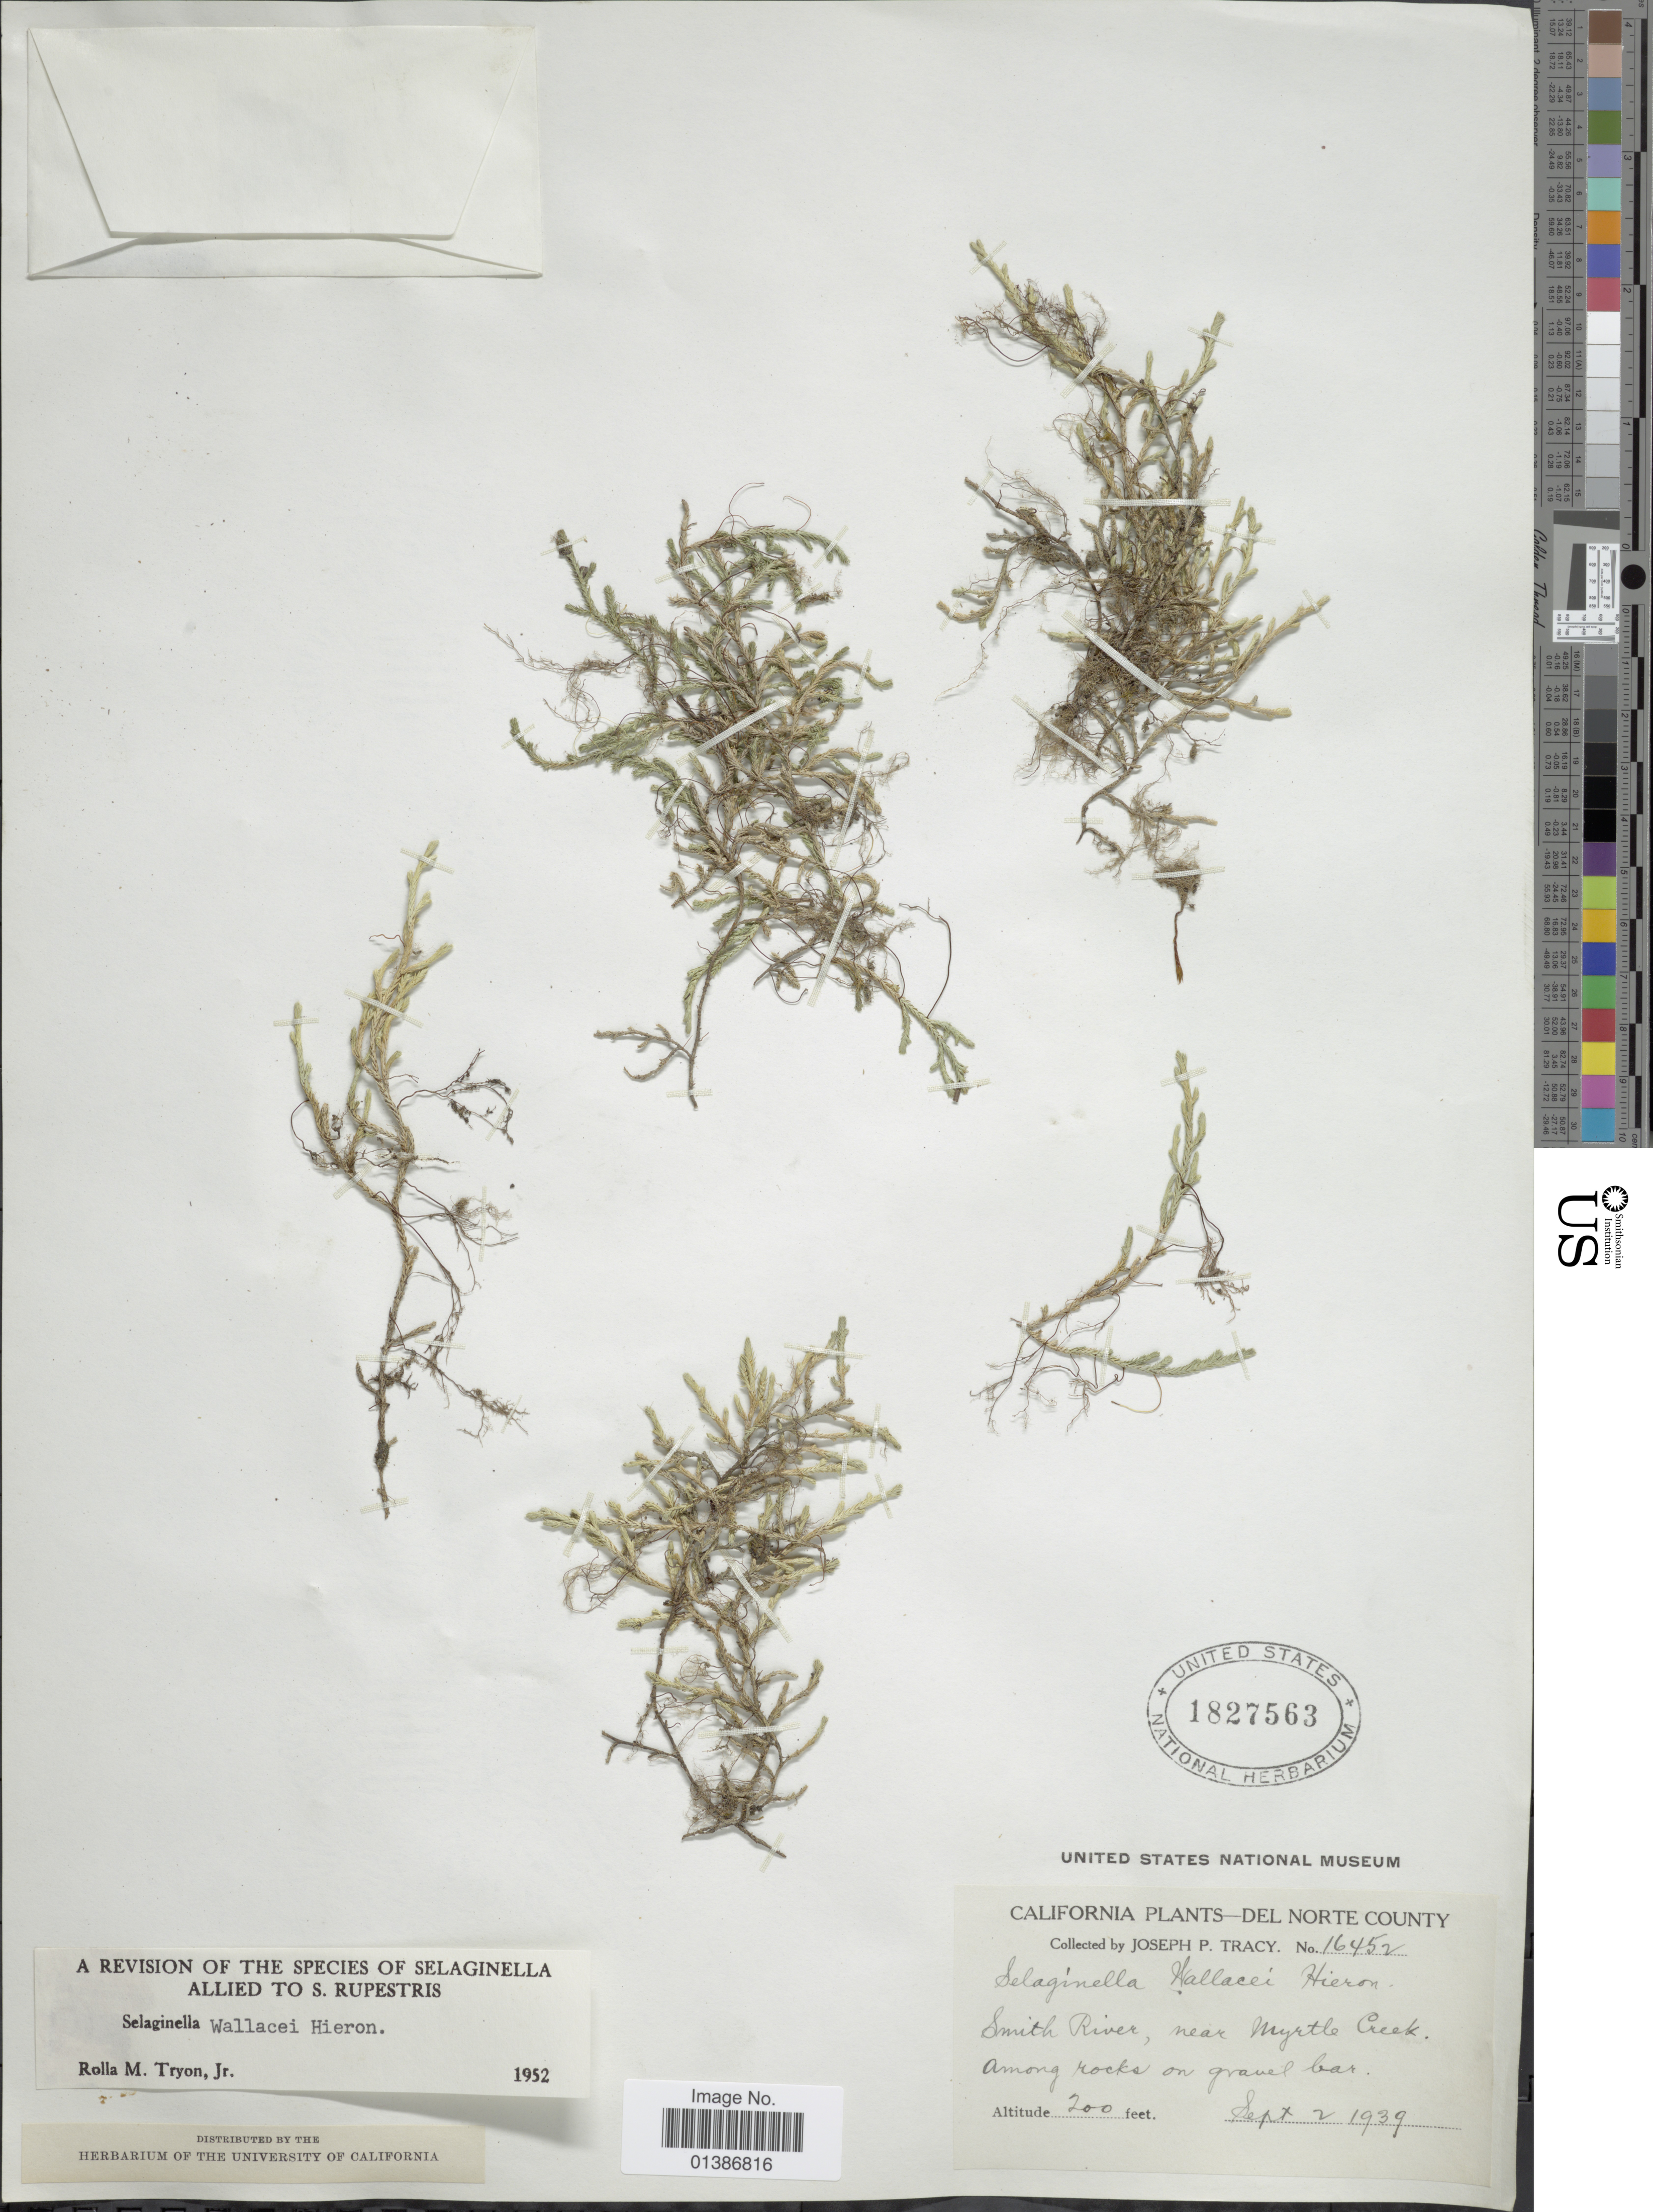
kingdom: Plantae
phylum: Tracheophyta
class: Lycopodiopsida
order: Selaginellales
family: Selaginellaceae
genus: Selaginella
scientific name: Selaginella wallacei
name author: Hieron.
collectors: J. Tracy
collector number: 16452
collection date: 1939-09-02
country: United States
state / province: California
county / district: Del Norte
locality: Del Norte County. Smith River, near Myrtle Creek.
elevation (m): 61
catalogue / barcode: US 1827563